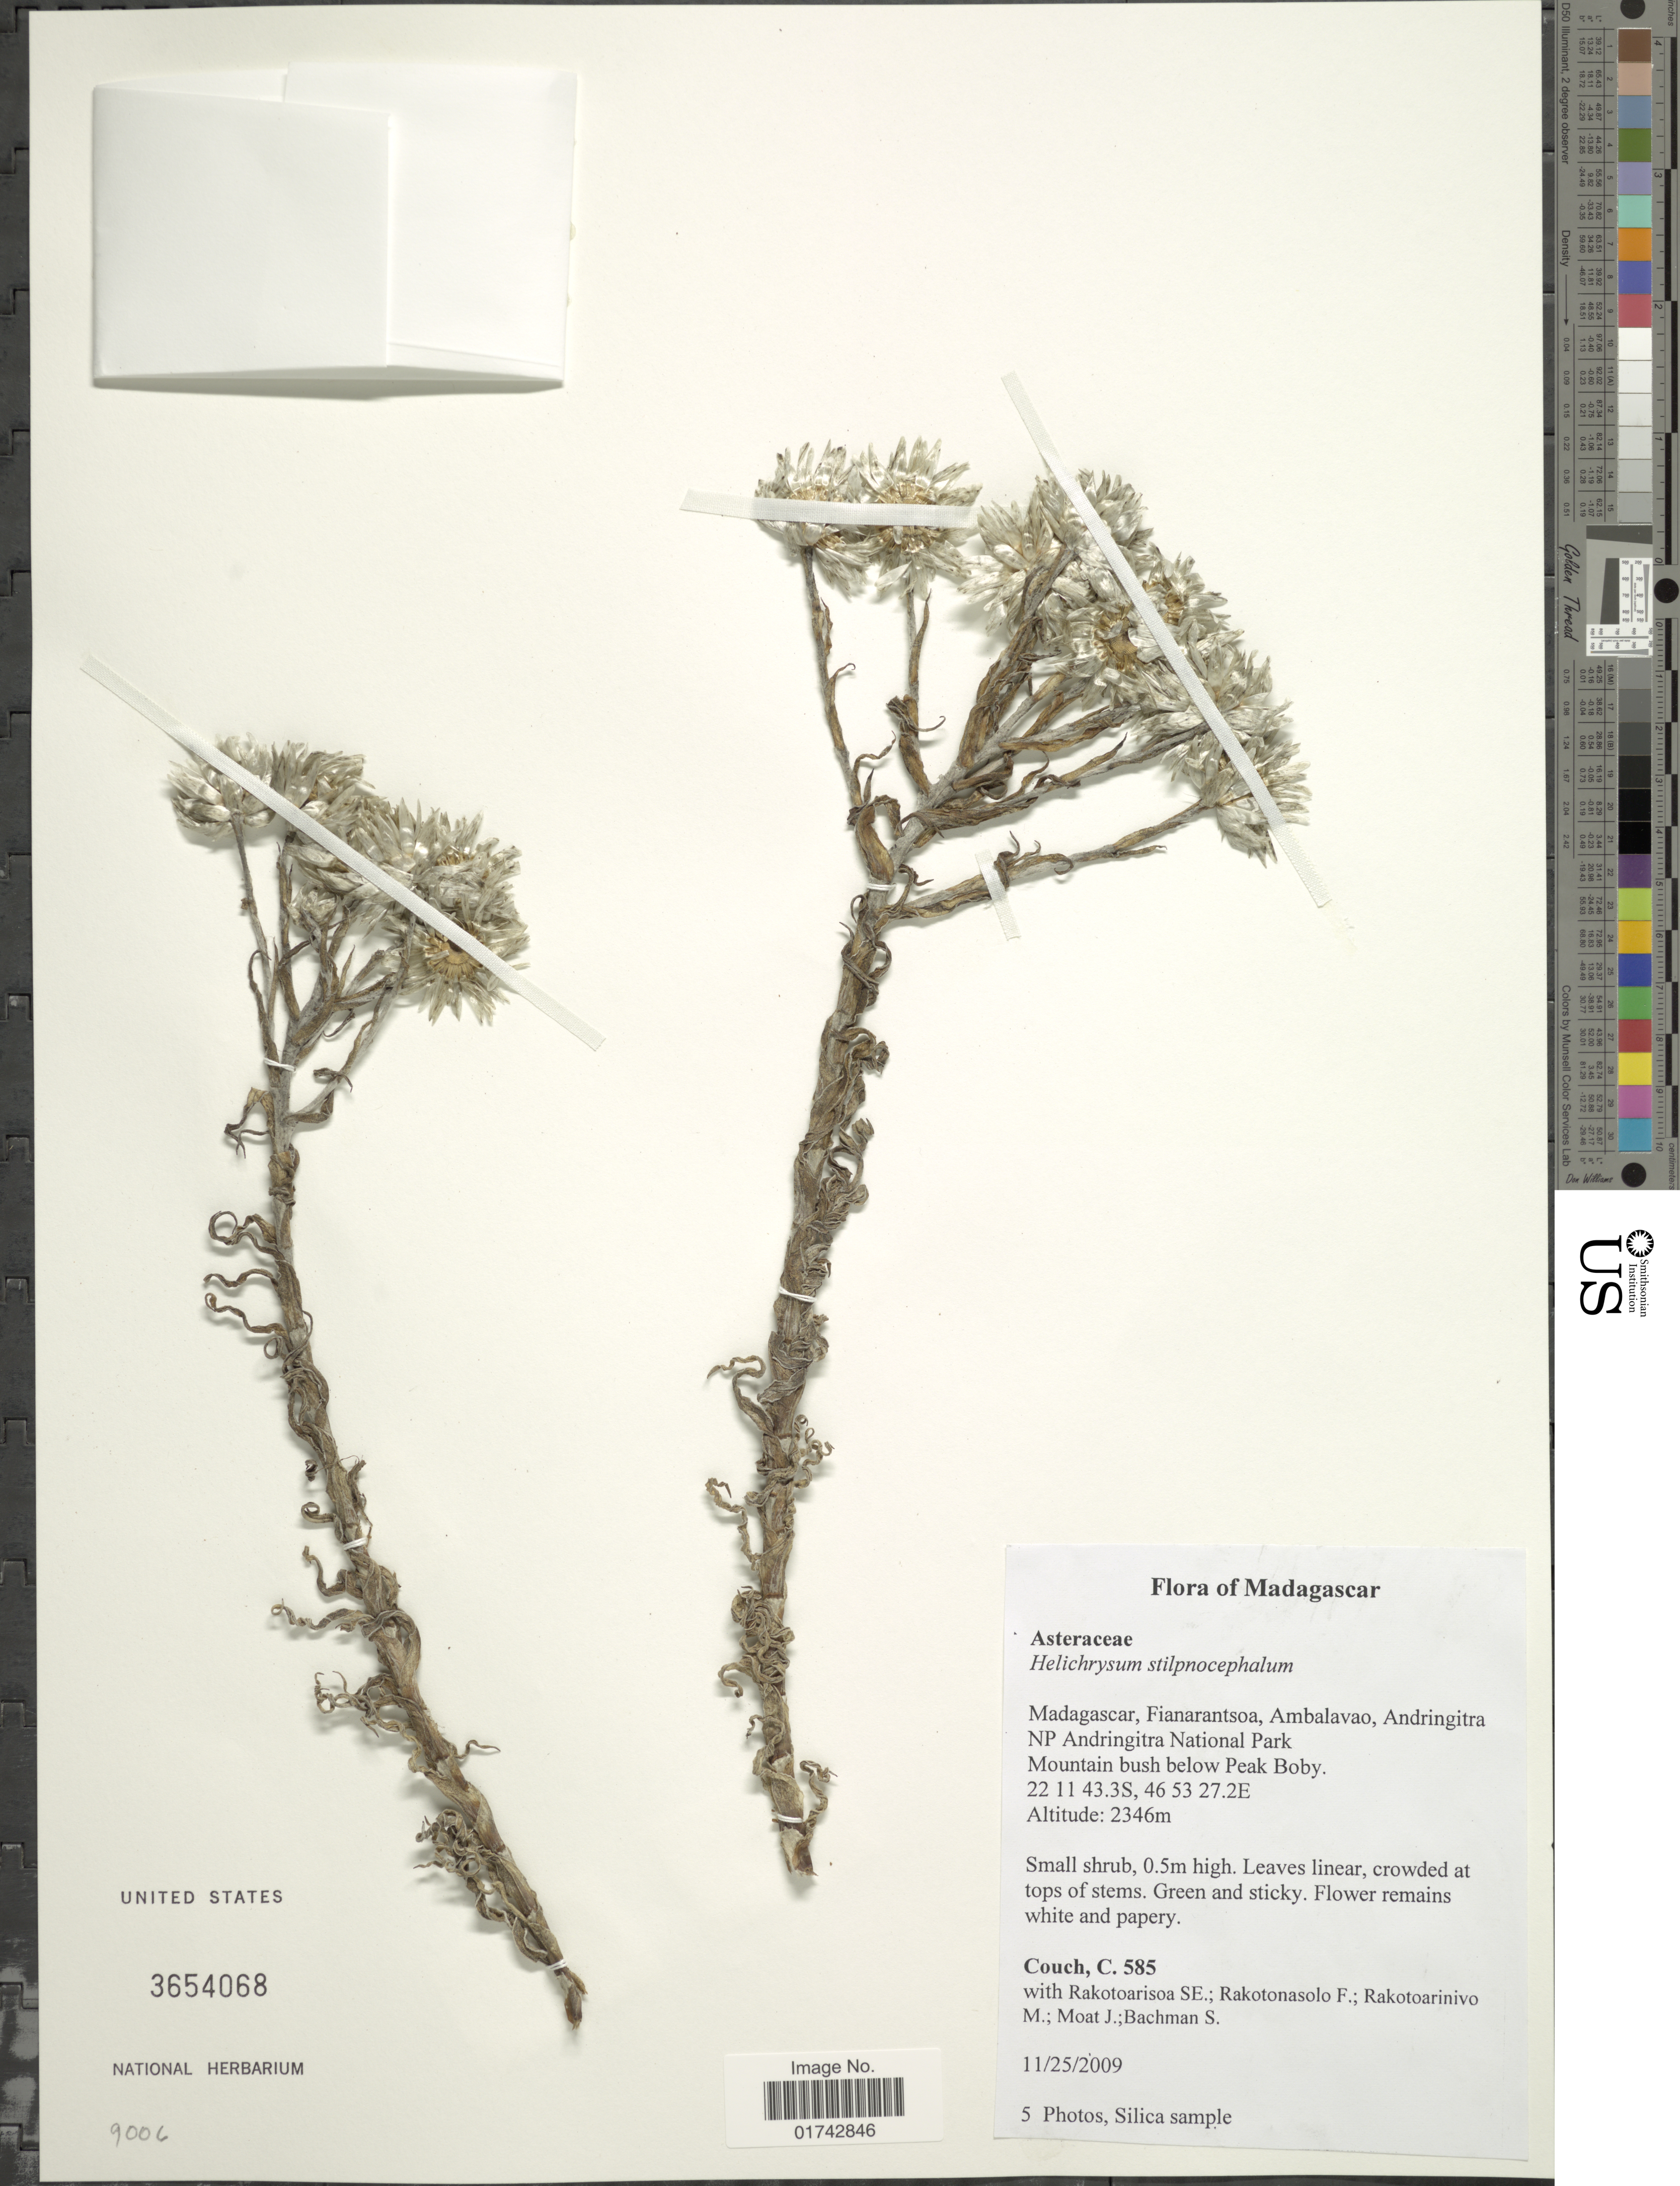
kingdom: Plantae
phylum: Tracheophyta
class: Magnoliopsida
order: Asterales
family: Asteraceae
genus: Helichrysum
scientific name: Helichrysum calocladum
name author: Humbert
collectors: C. Couch, Rakotoarisoa, F. Rakotonasolo, M. Rakotoarinivo & et al.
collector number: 585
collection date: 2009-11-25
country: Madagascar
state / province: Haute Matsiatra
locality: Ambalavoa, Andringitra NP Andringitra National Park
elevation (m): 2346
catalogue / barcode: US 3654068